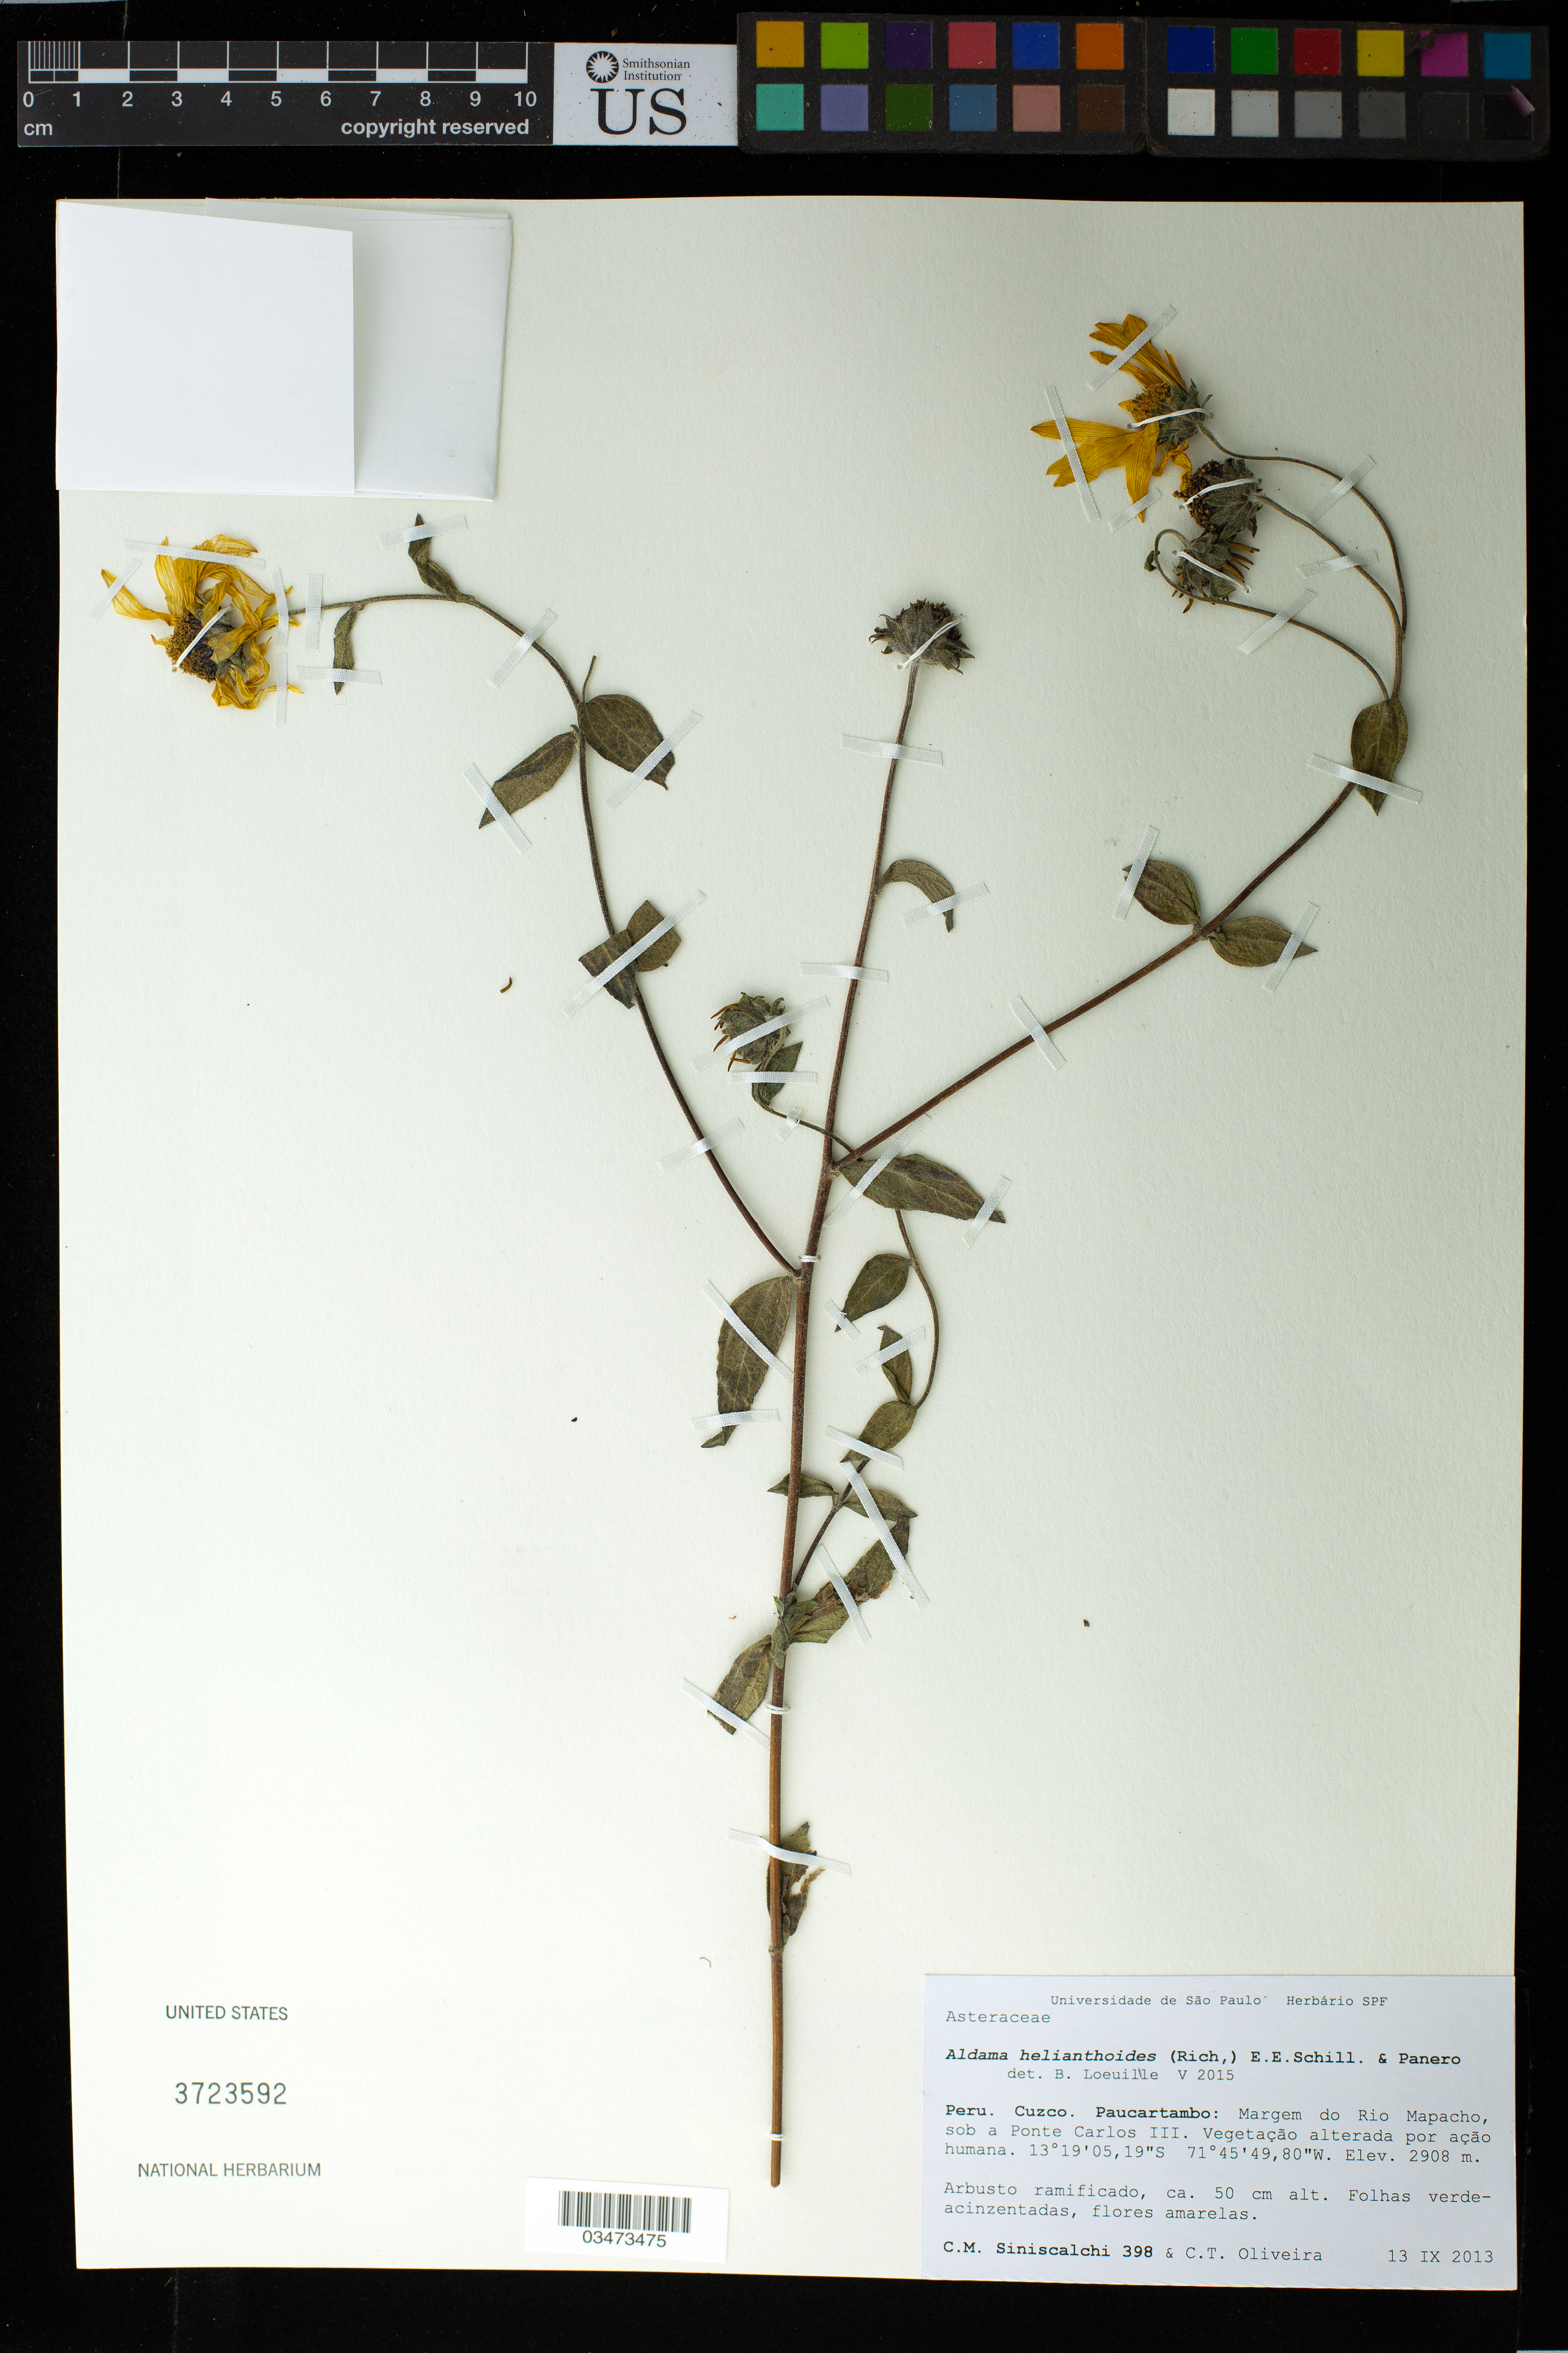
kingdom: Plantae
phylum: Tracheophyta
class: Magnoliopsida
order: Asterales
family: Asteraceae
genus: Aldama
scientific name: Aldama helianthoides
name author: (Rich.) E.E. Schill. & Panero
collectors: C. Siniscalchi & C. T. Oliveira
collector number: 398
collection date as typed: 13 Sep 2013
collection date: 2013-09-13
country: Peru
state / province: Cusco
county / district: Paucartambo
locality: Paucartambo: Margem do Rio Mapacho, sob a Ponte Carlos III. Vegetacao alterada por acao humana.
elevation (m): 2908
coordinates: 15 23 13.9 S, 42 46 29.7 W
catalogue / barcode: US 3723592